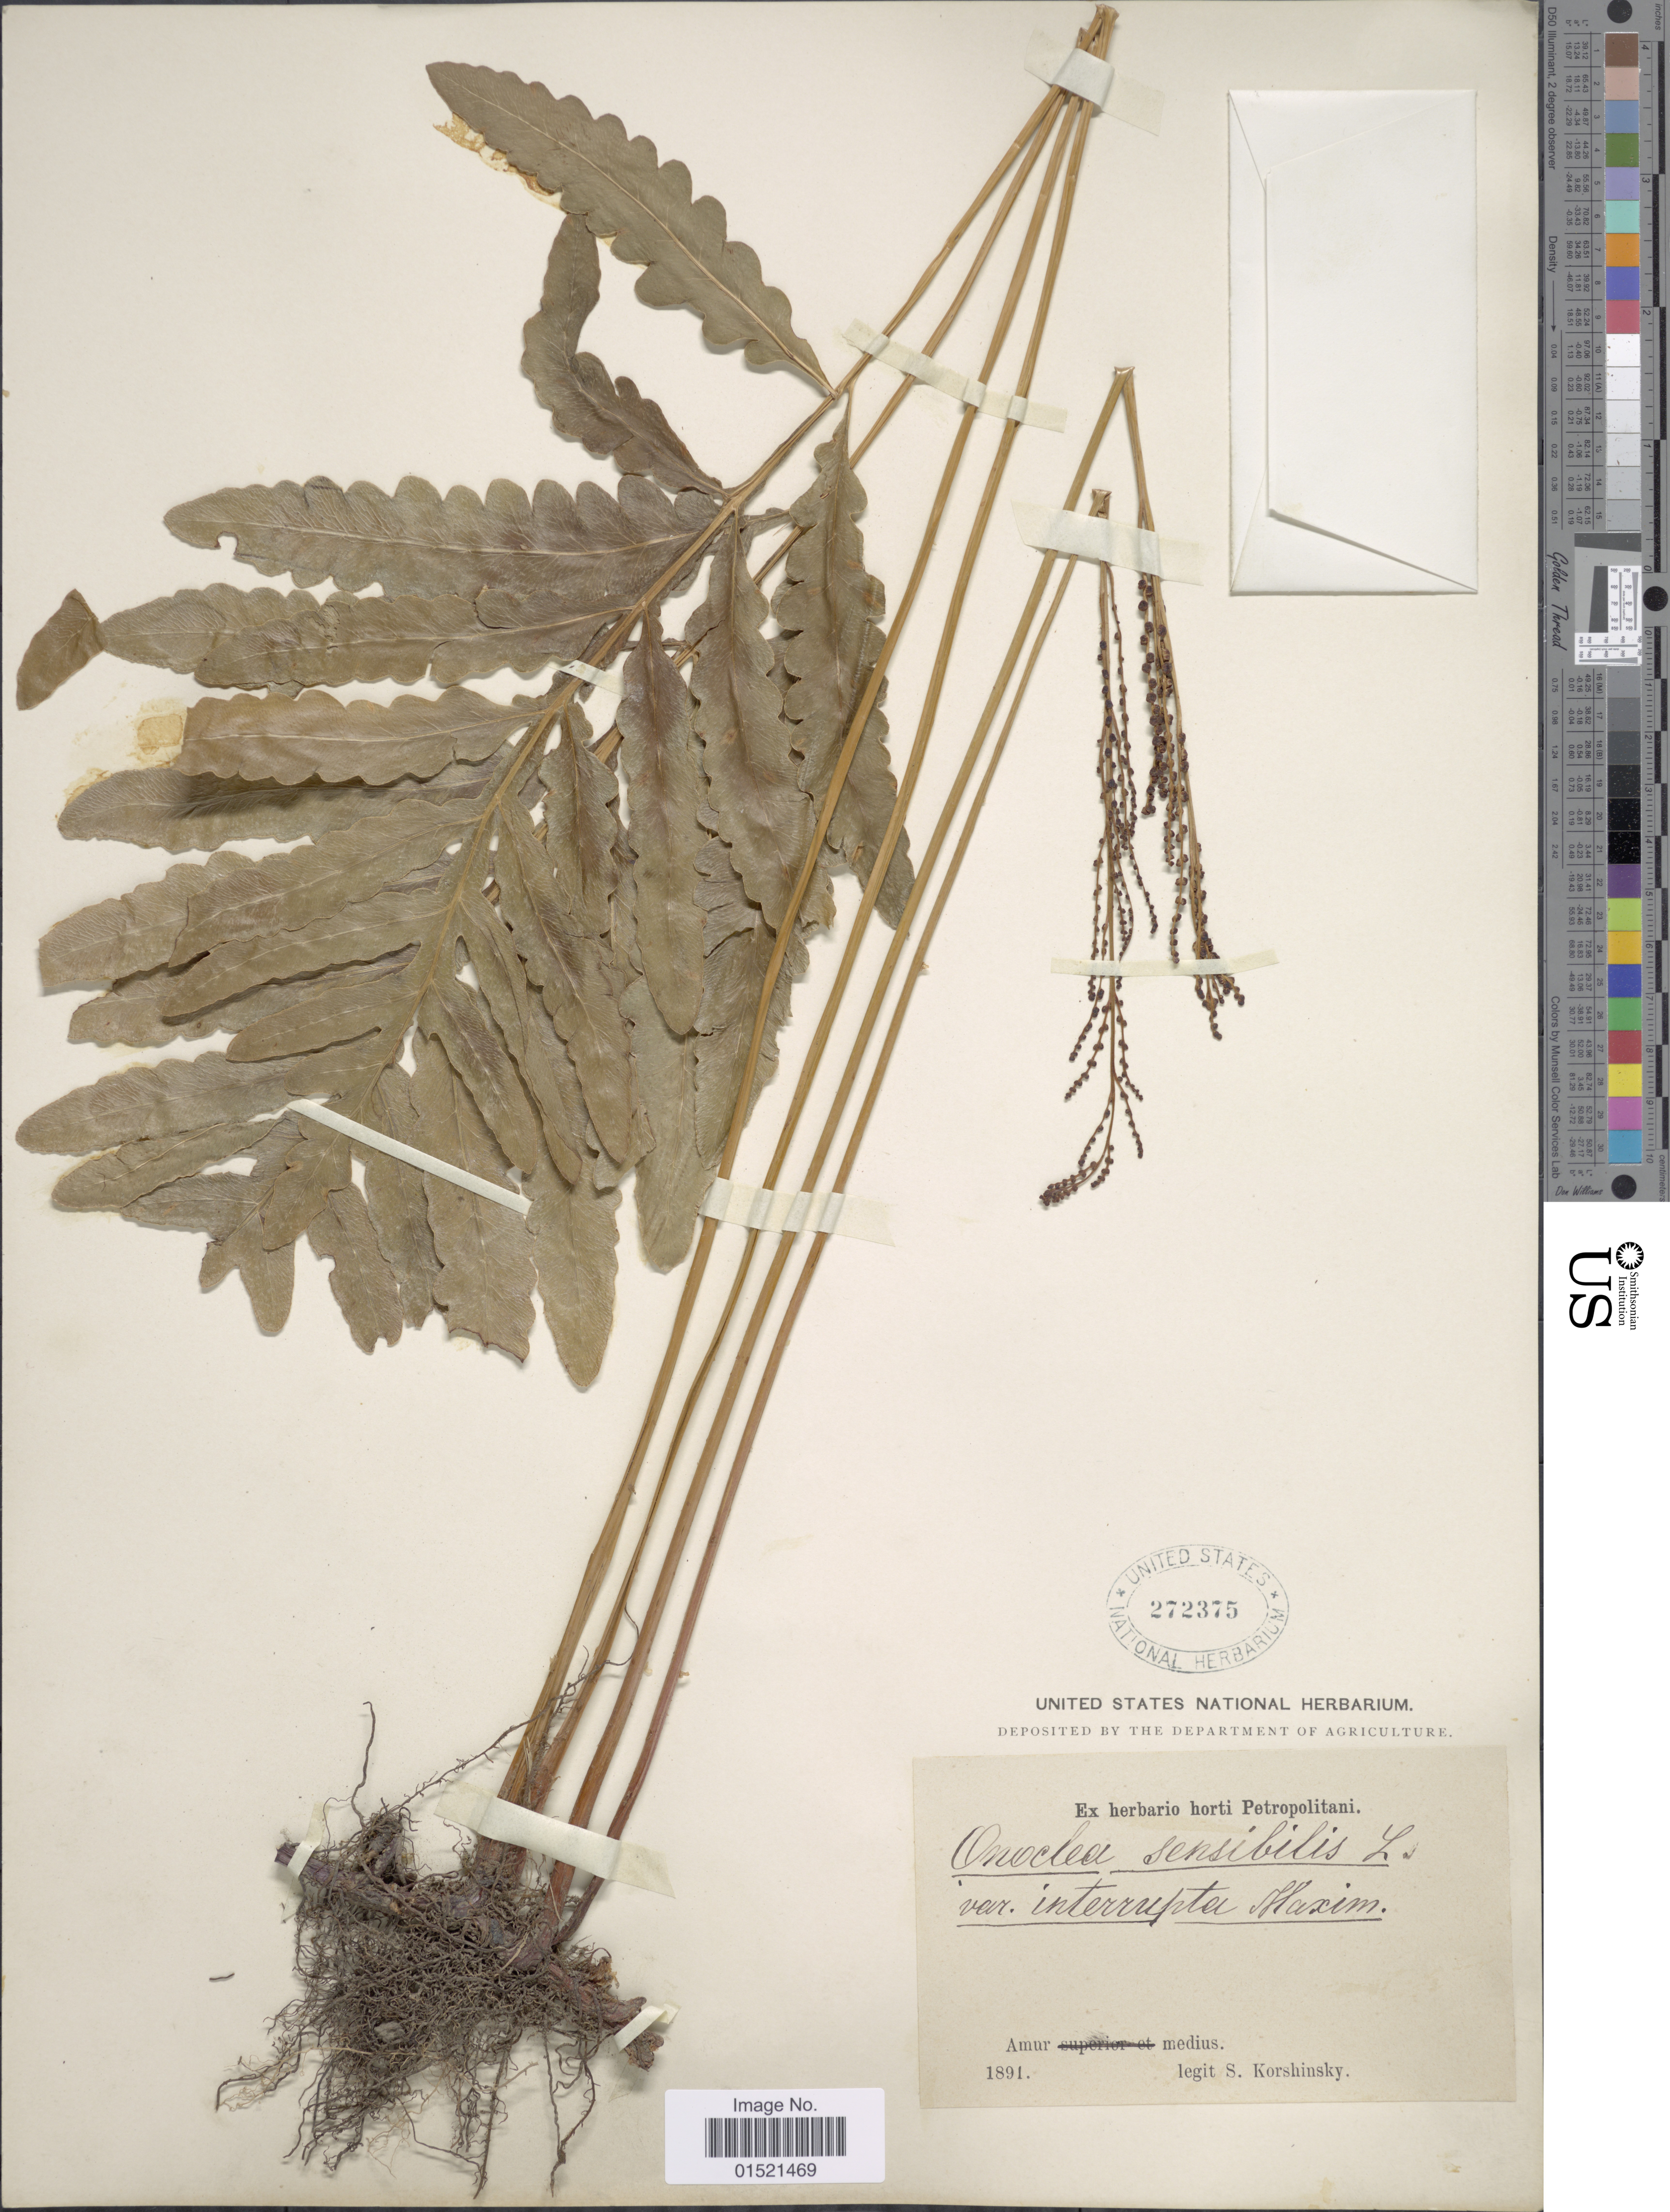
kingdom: Plantae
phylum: Tracheophyta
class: Polypodiopsida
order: Polypodiales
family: Onocleaceae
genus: Onoclea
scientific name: Onoclea sensibilis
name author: L.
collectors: S. I. Korshinsky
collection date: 1891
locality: Amur medius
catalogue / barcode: US 272375